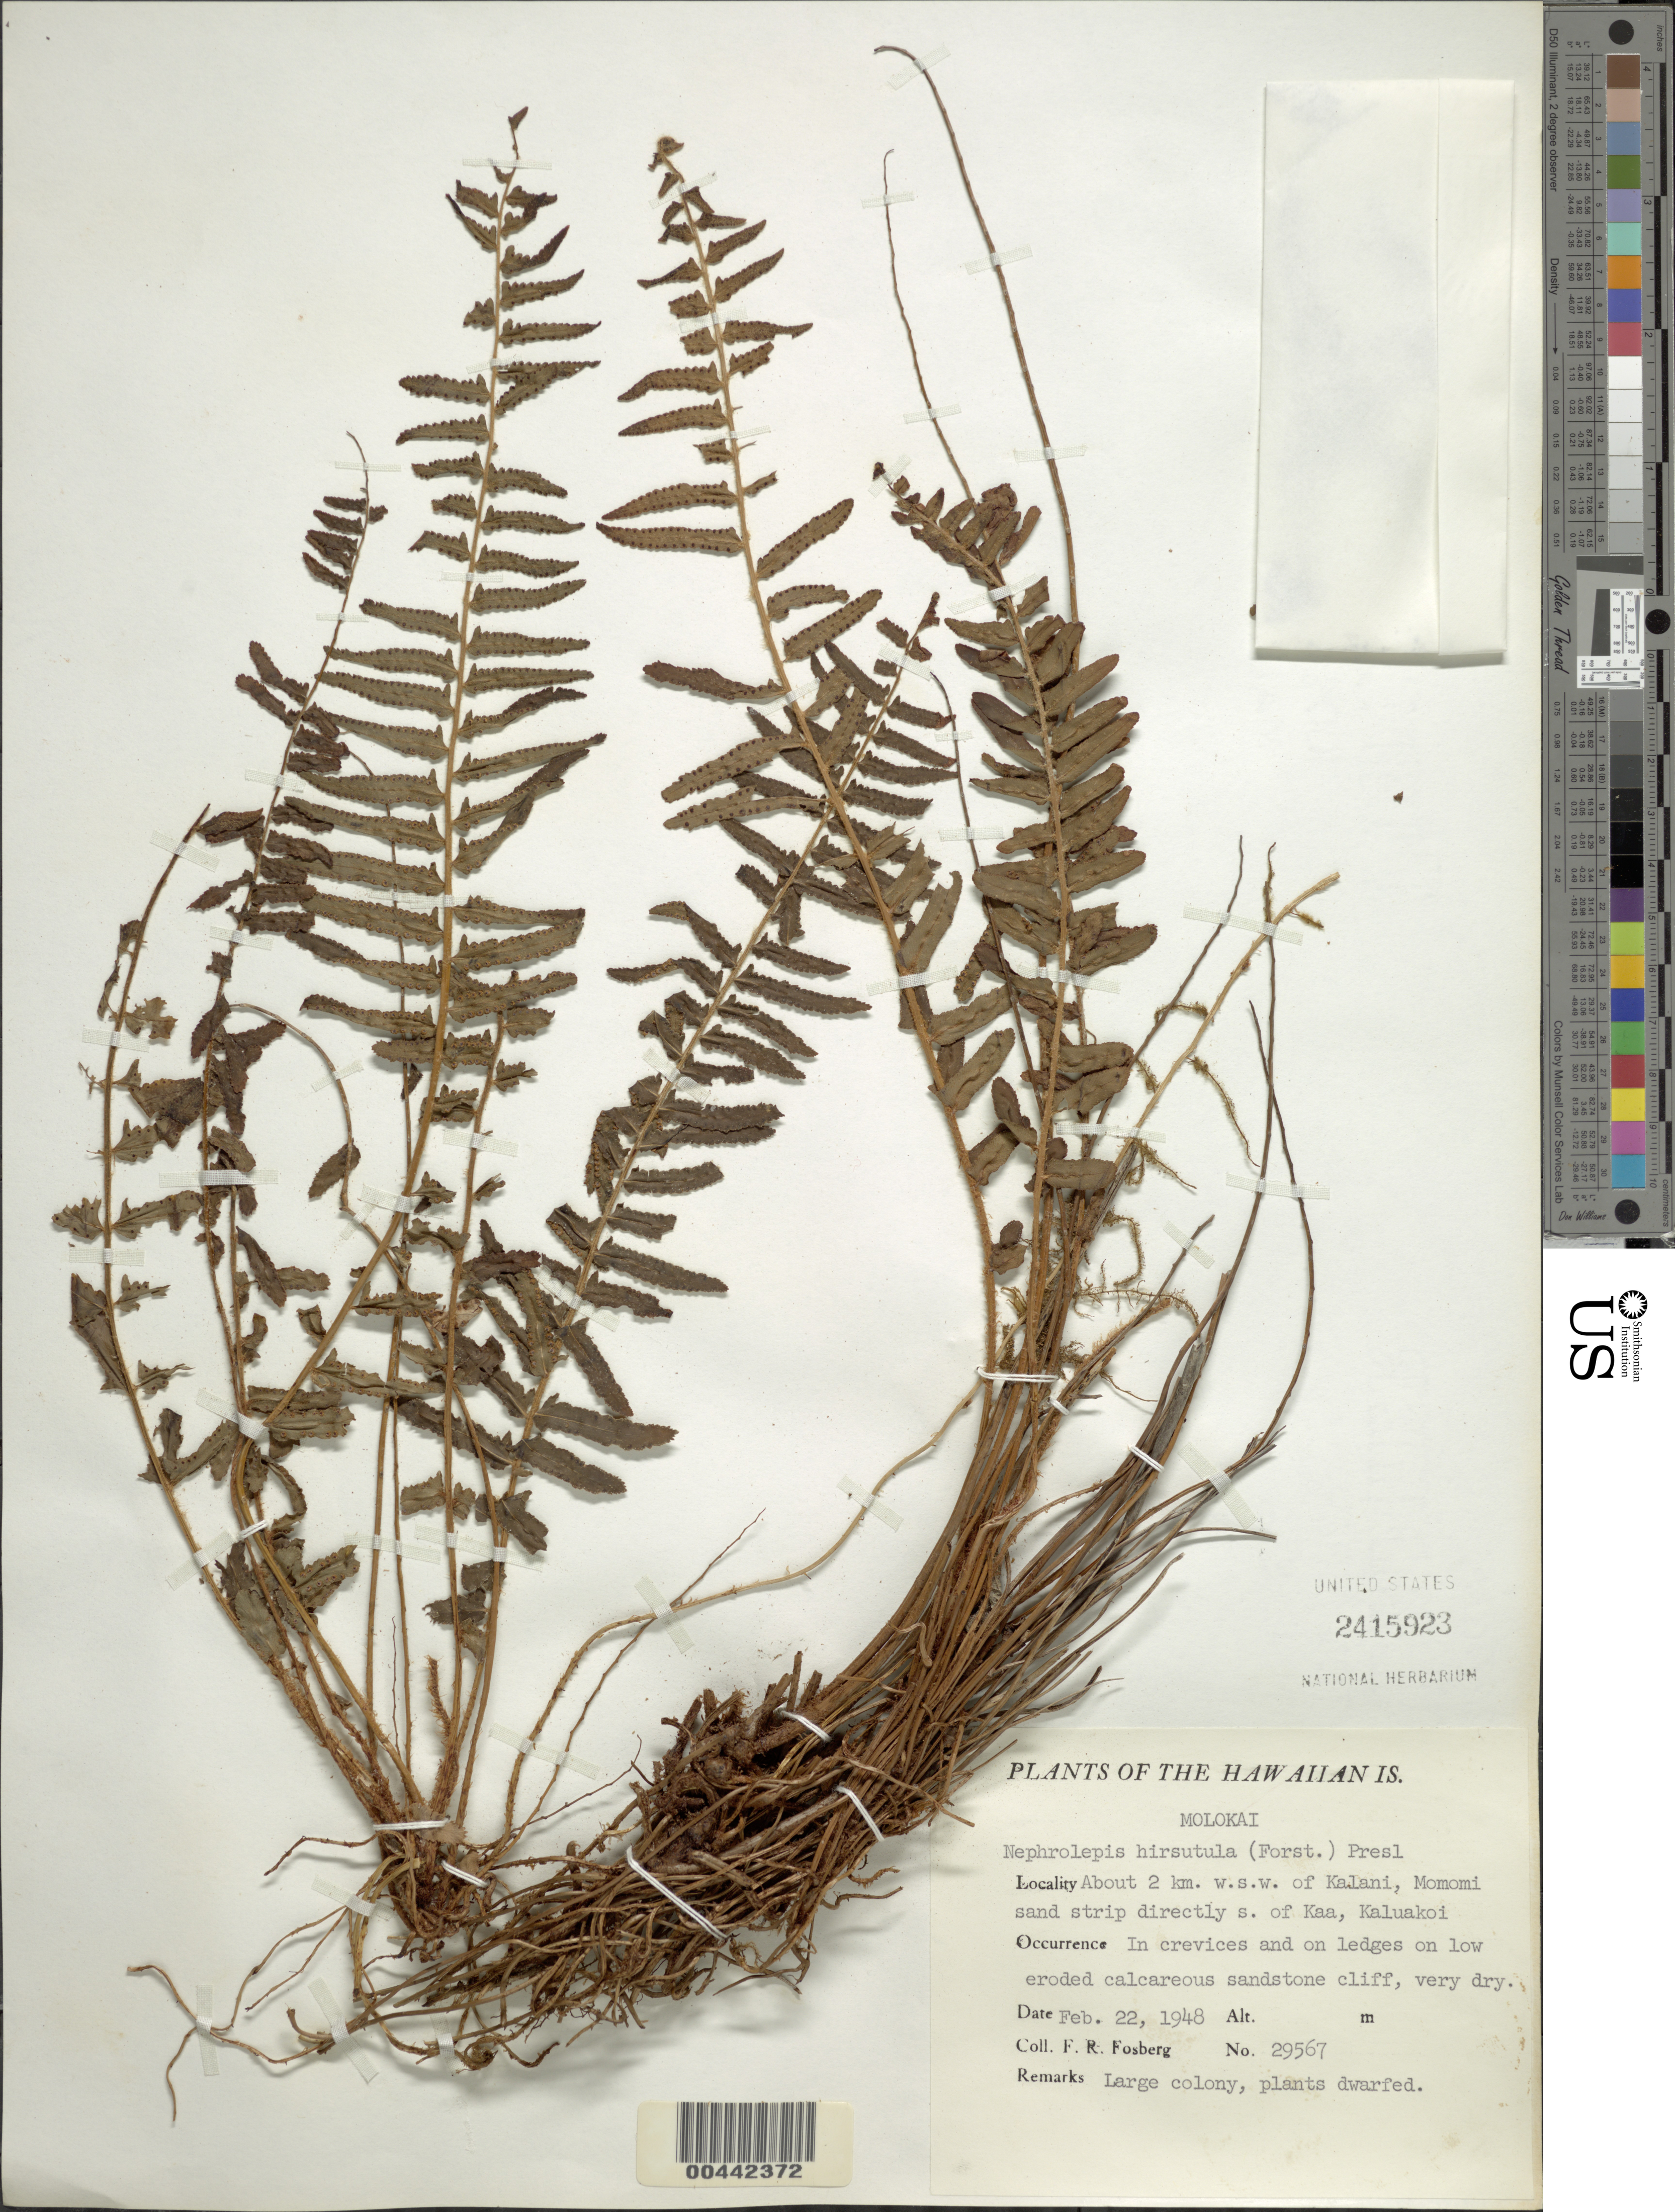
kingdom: Plantae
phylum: Tracheophyta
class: Polypodiopsida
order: Polypodiales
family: Nephrolepidaceae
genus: Nephrolepis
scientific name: Nephrolepis multiflora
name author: (Roxb.) F.M. Jarrett ex C.V. Morton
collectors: F. R. Fosberg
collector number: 29567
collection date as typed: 22 Feb 1948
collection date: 1948-02-22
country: United States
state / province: Hawaii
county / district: Maui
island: Moloka'i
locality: Abt. 2 km. WSW of Kalani, Momomi sand strip directly S of Kaa, Kaluakoi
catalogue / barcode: US 2415923